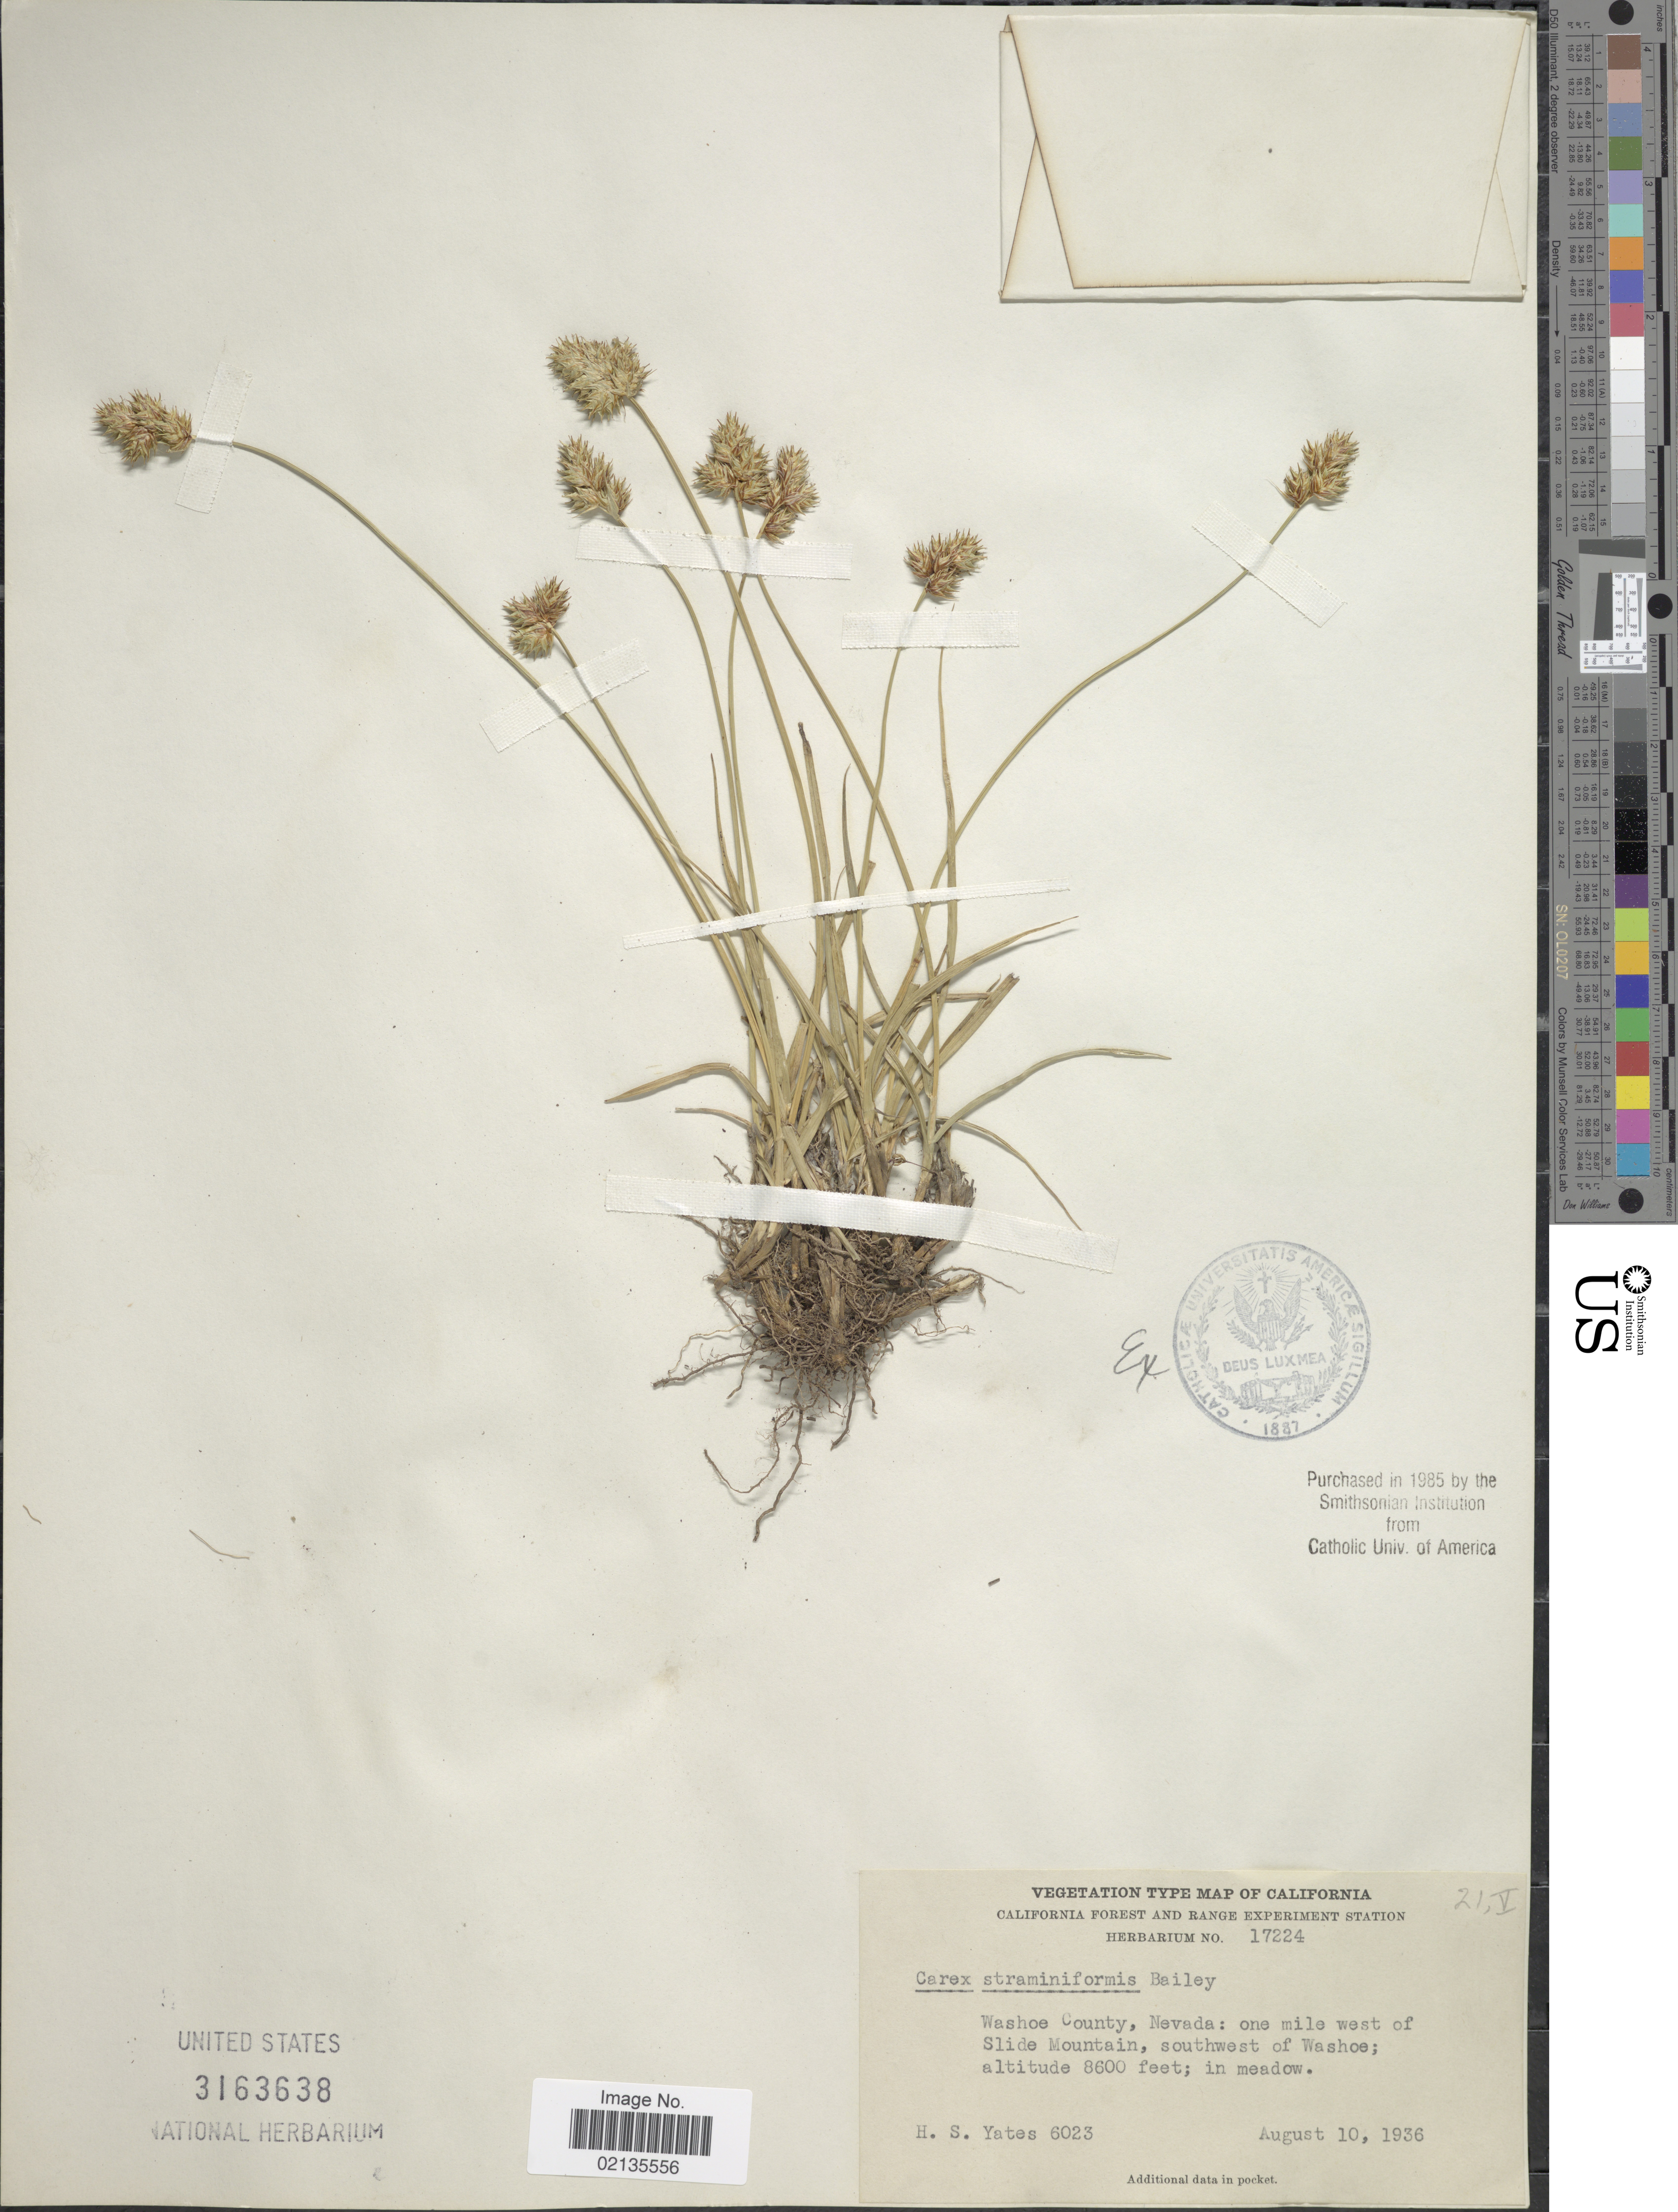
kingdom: Plantae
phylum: Tracheophyta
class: Liliopsida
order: Poales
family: Cyperaceae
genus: Carex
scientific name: Carex straminiformis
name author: L.H. Bailey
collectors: H. S. Yates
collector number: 17224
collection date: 1936-08-10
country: United States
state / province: California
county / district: Washoe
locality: California Forest and Range, Washoe County, one mile west of Slide Mountain, southwest of Washoe; in meadow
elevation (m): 2621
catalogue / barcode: US 3163638